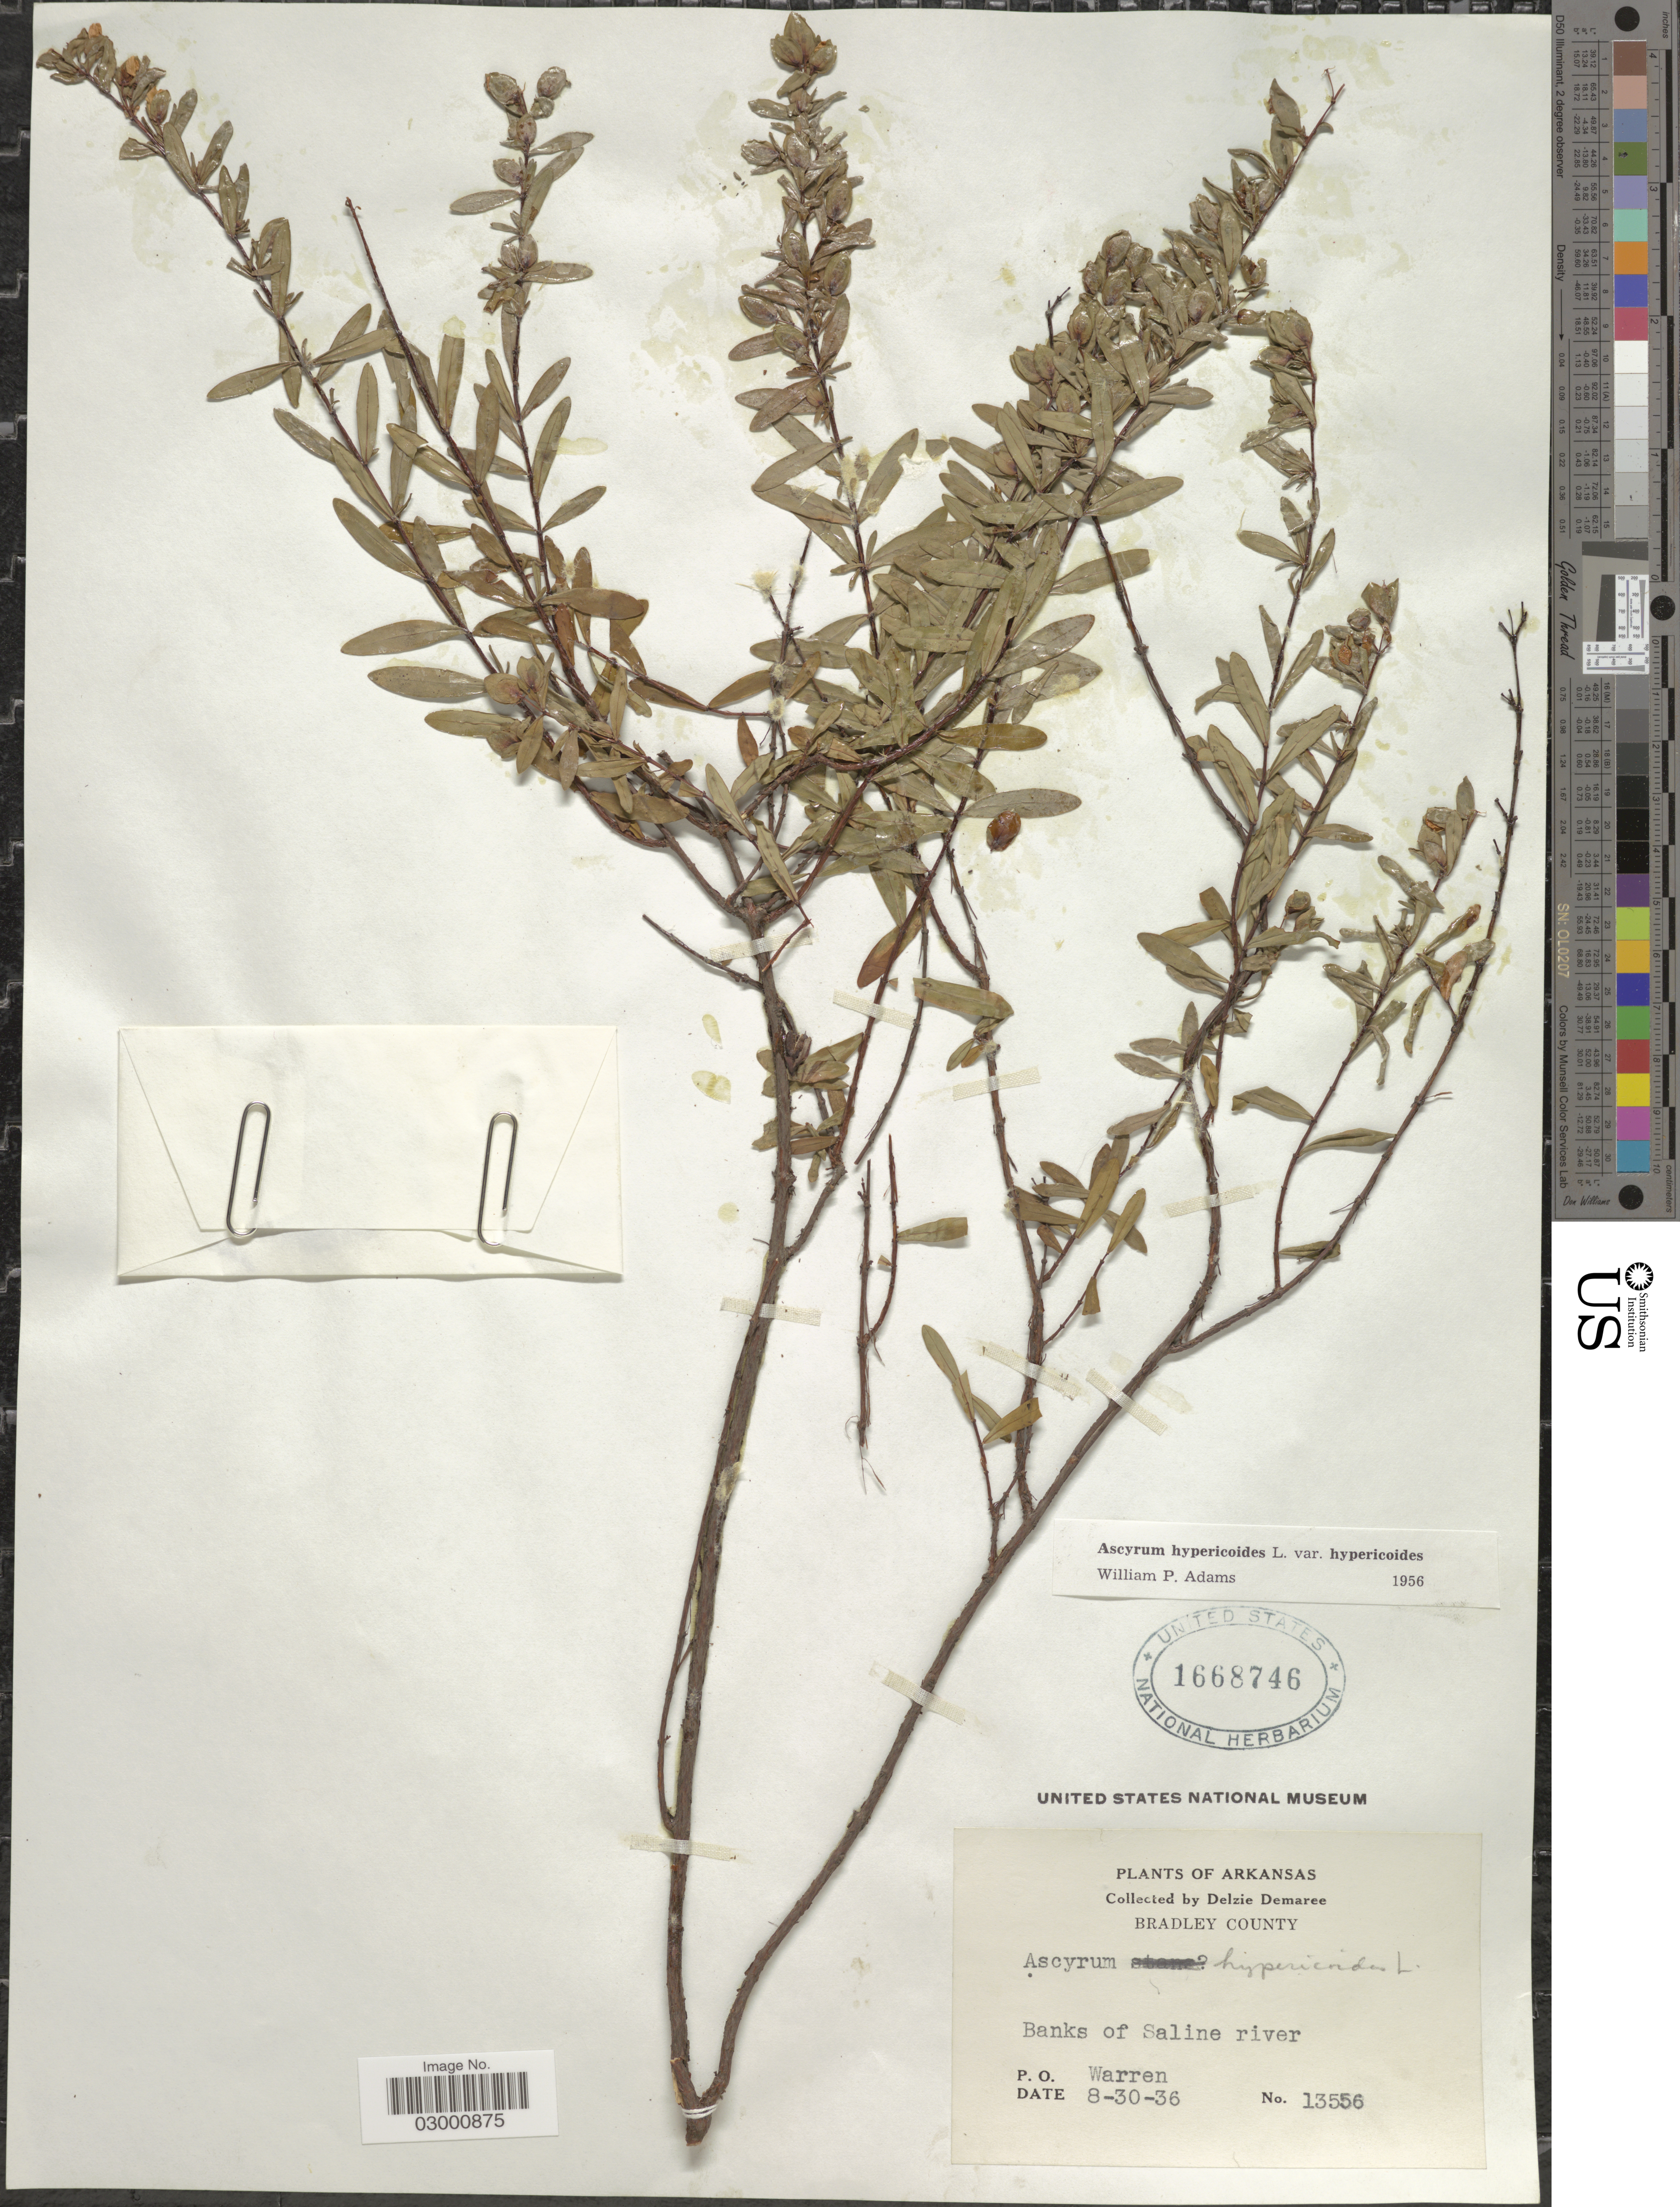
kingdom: Plantae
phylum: Tracheophyta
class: Magnoliopsida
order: Malpighiales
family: Hypericaceae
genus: Hypericum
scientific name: Hypericum hypericoides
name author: (L.) Crantz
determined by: Strong, Mark T., (BOT), Smithsonian Institution - National Museum of Natural History (UNITED STATES)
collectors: D. Demaree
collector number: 13556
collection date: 1936-08-30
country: United States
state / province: Arkansas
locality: Bradley County. Banks of Saline river. P.O. Warren.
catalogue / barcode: US 1668746